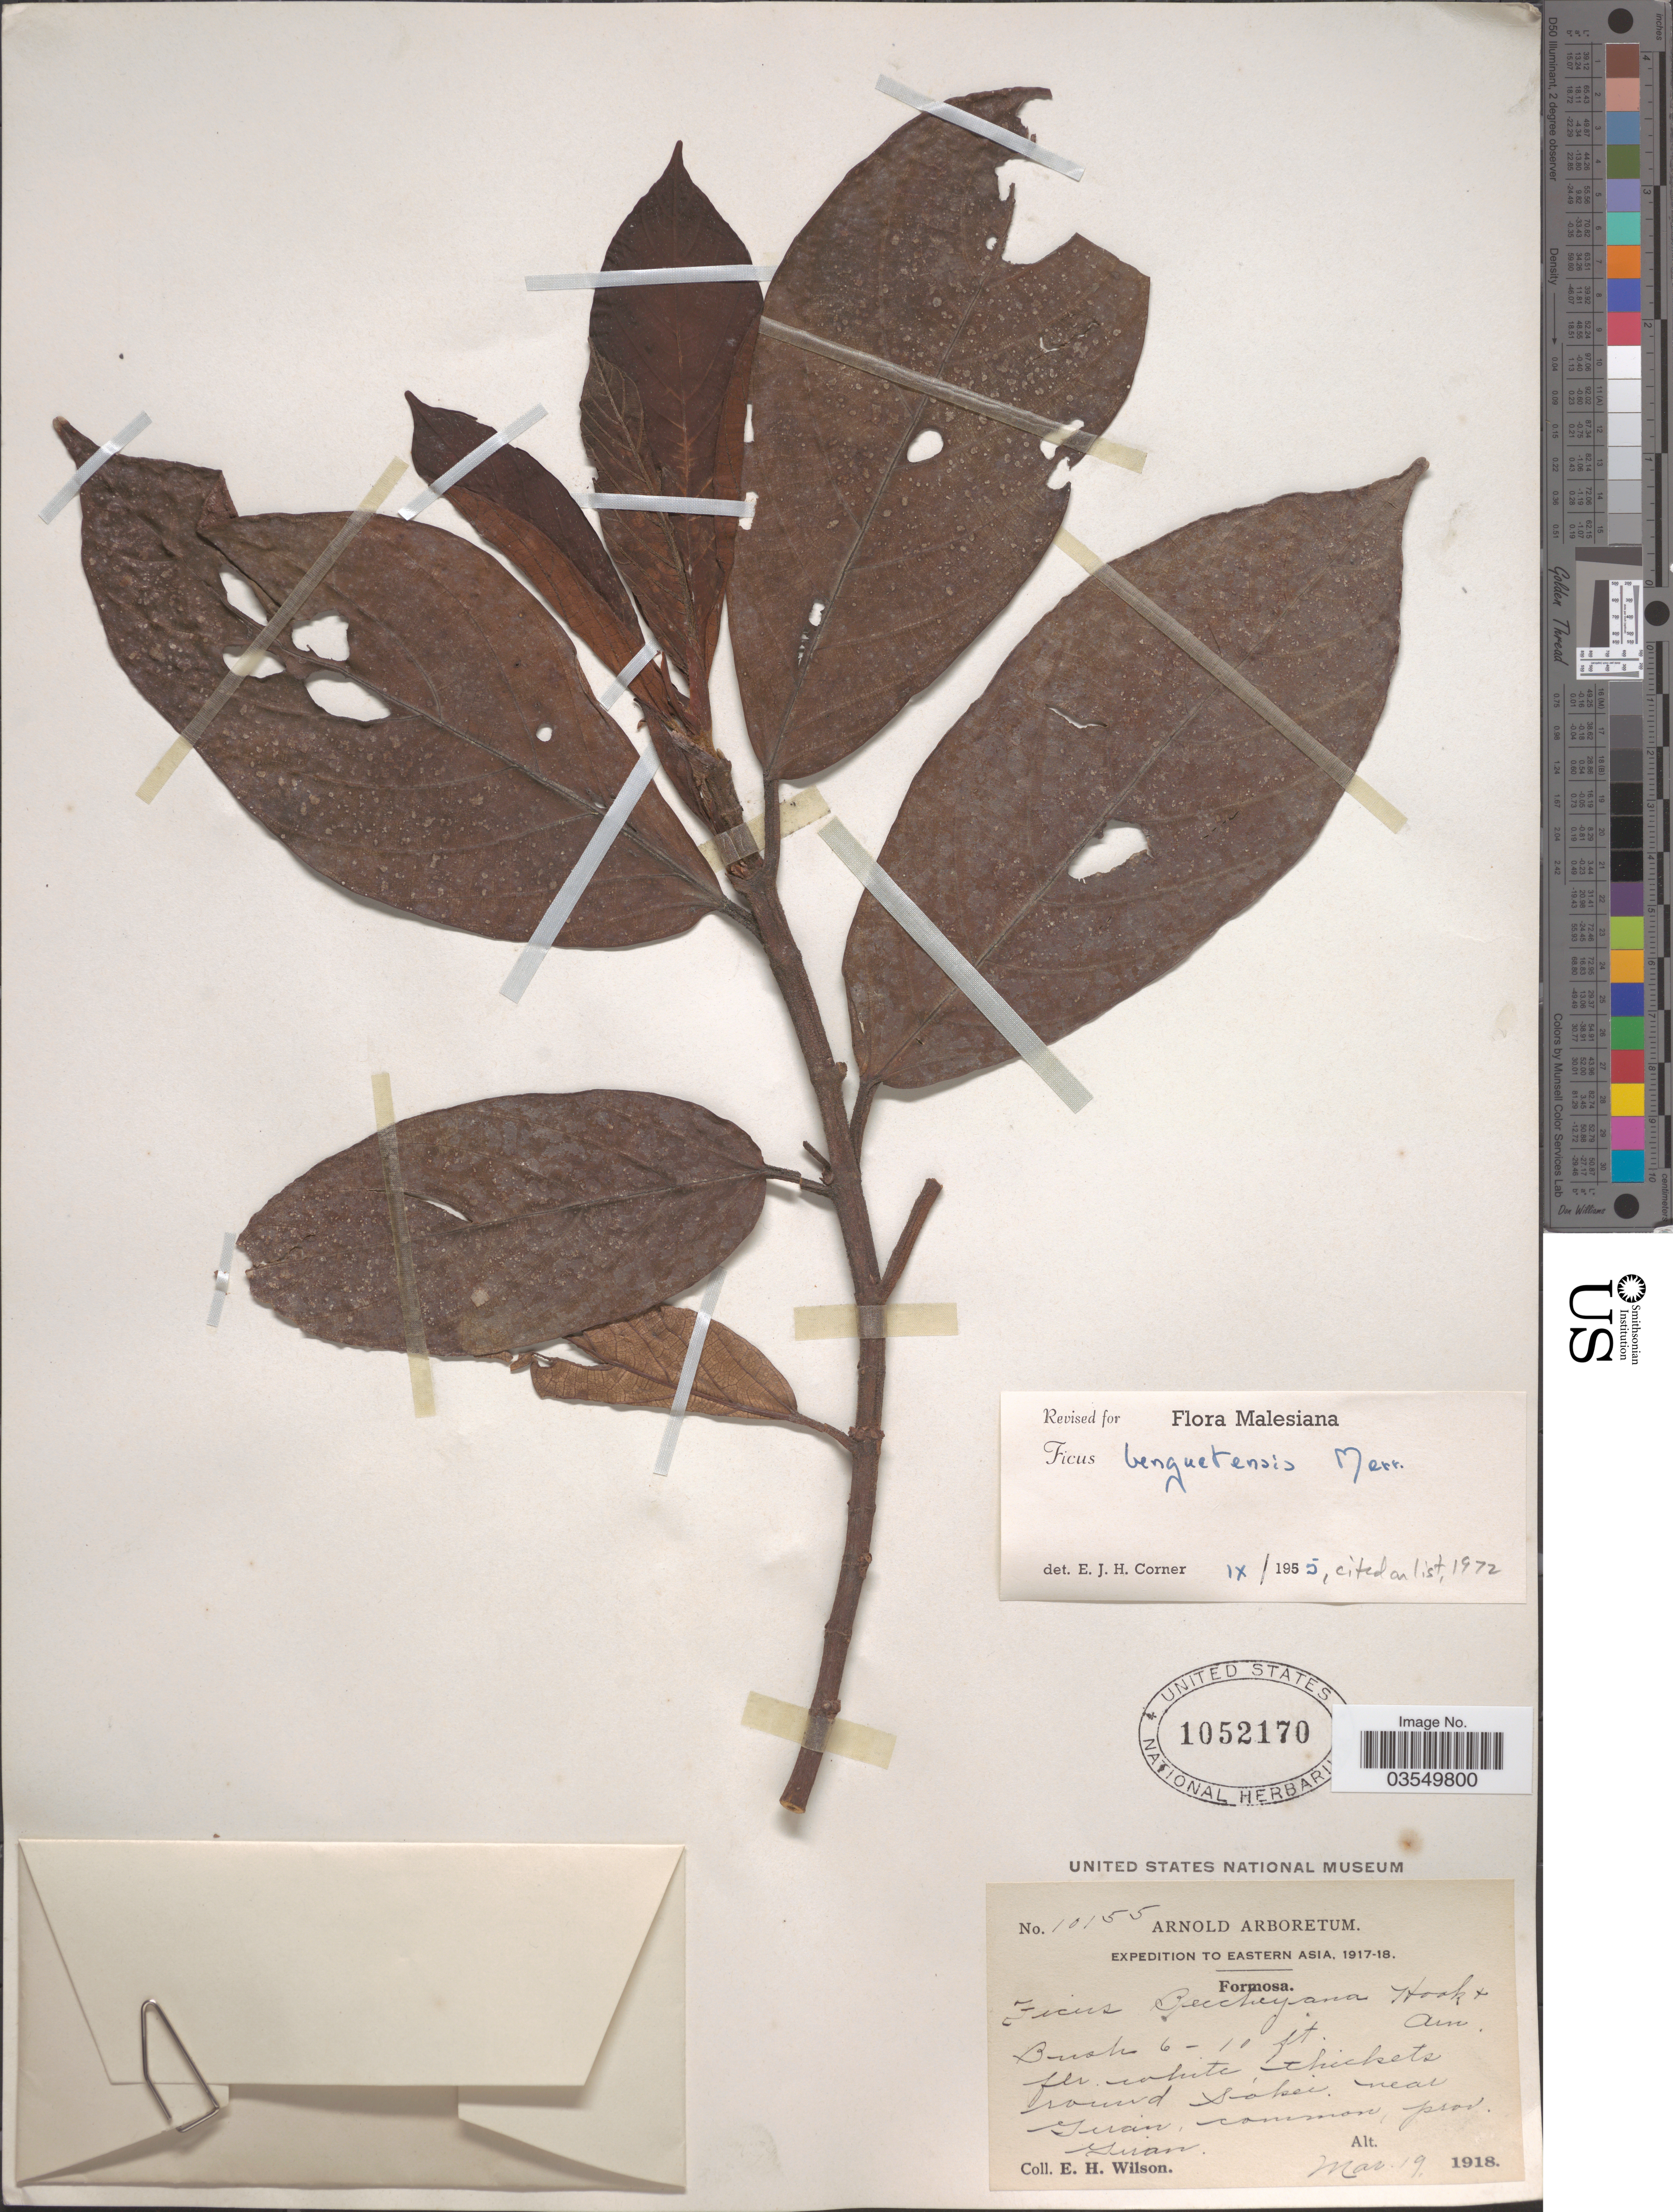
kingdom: Plantae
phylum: Tracheophyta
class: Magnoliopsida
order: Rosales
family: Moraceae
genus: Ficus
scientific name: Ficus benguetensis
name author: Merr.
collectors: E. Wilson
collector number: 10155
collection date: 1918-03-19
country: Taiwan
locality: Eastern Asia. Formosa. Sokei near Yuan, prov. Yuan.*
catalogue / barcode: US 1052170